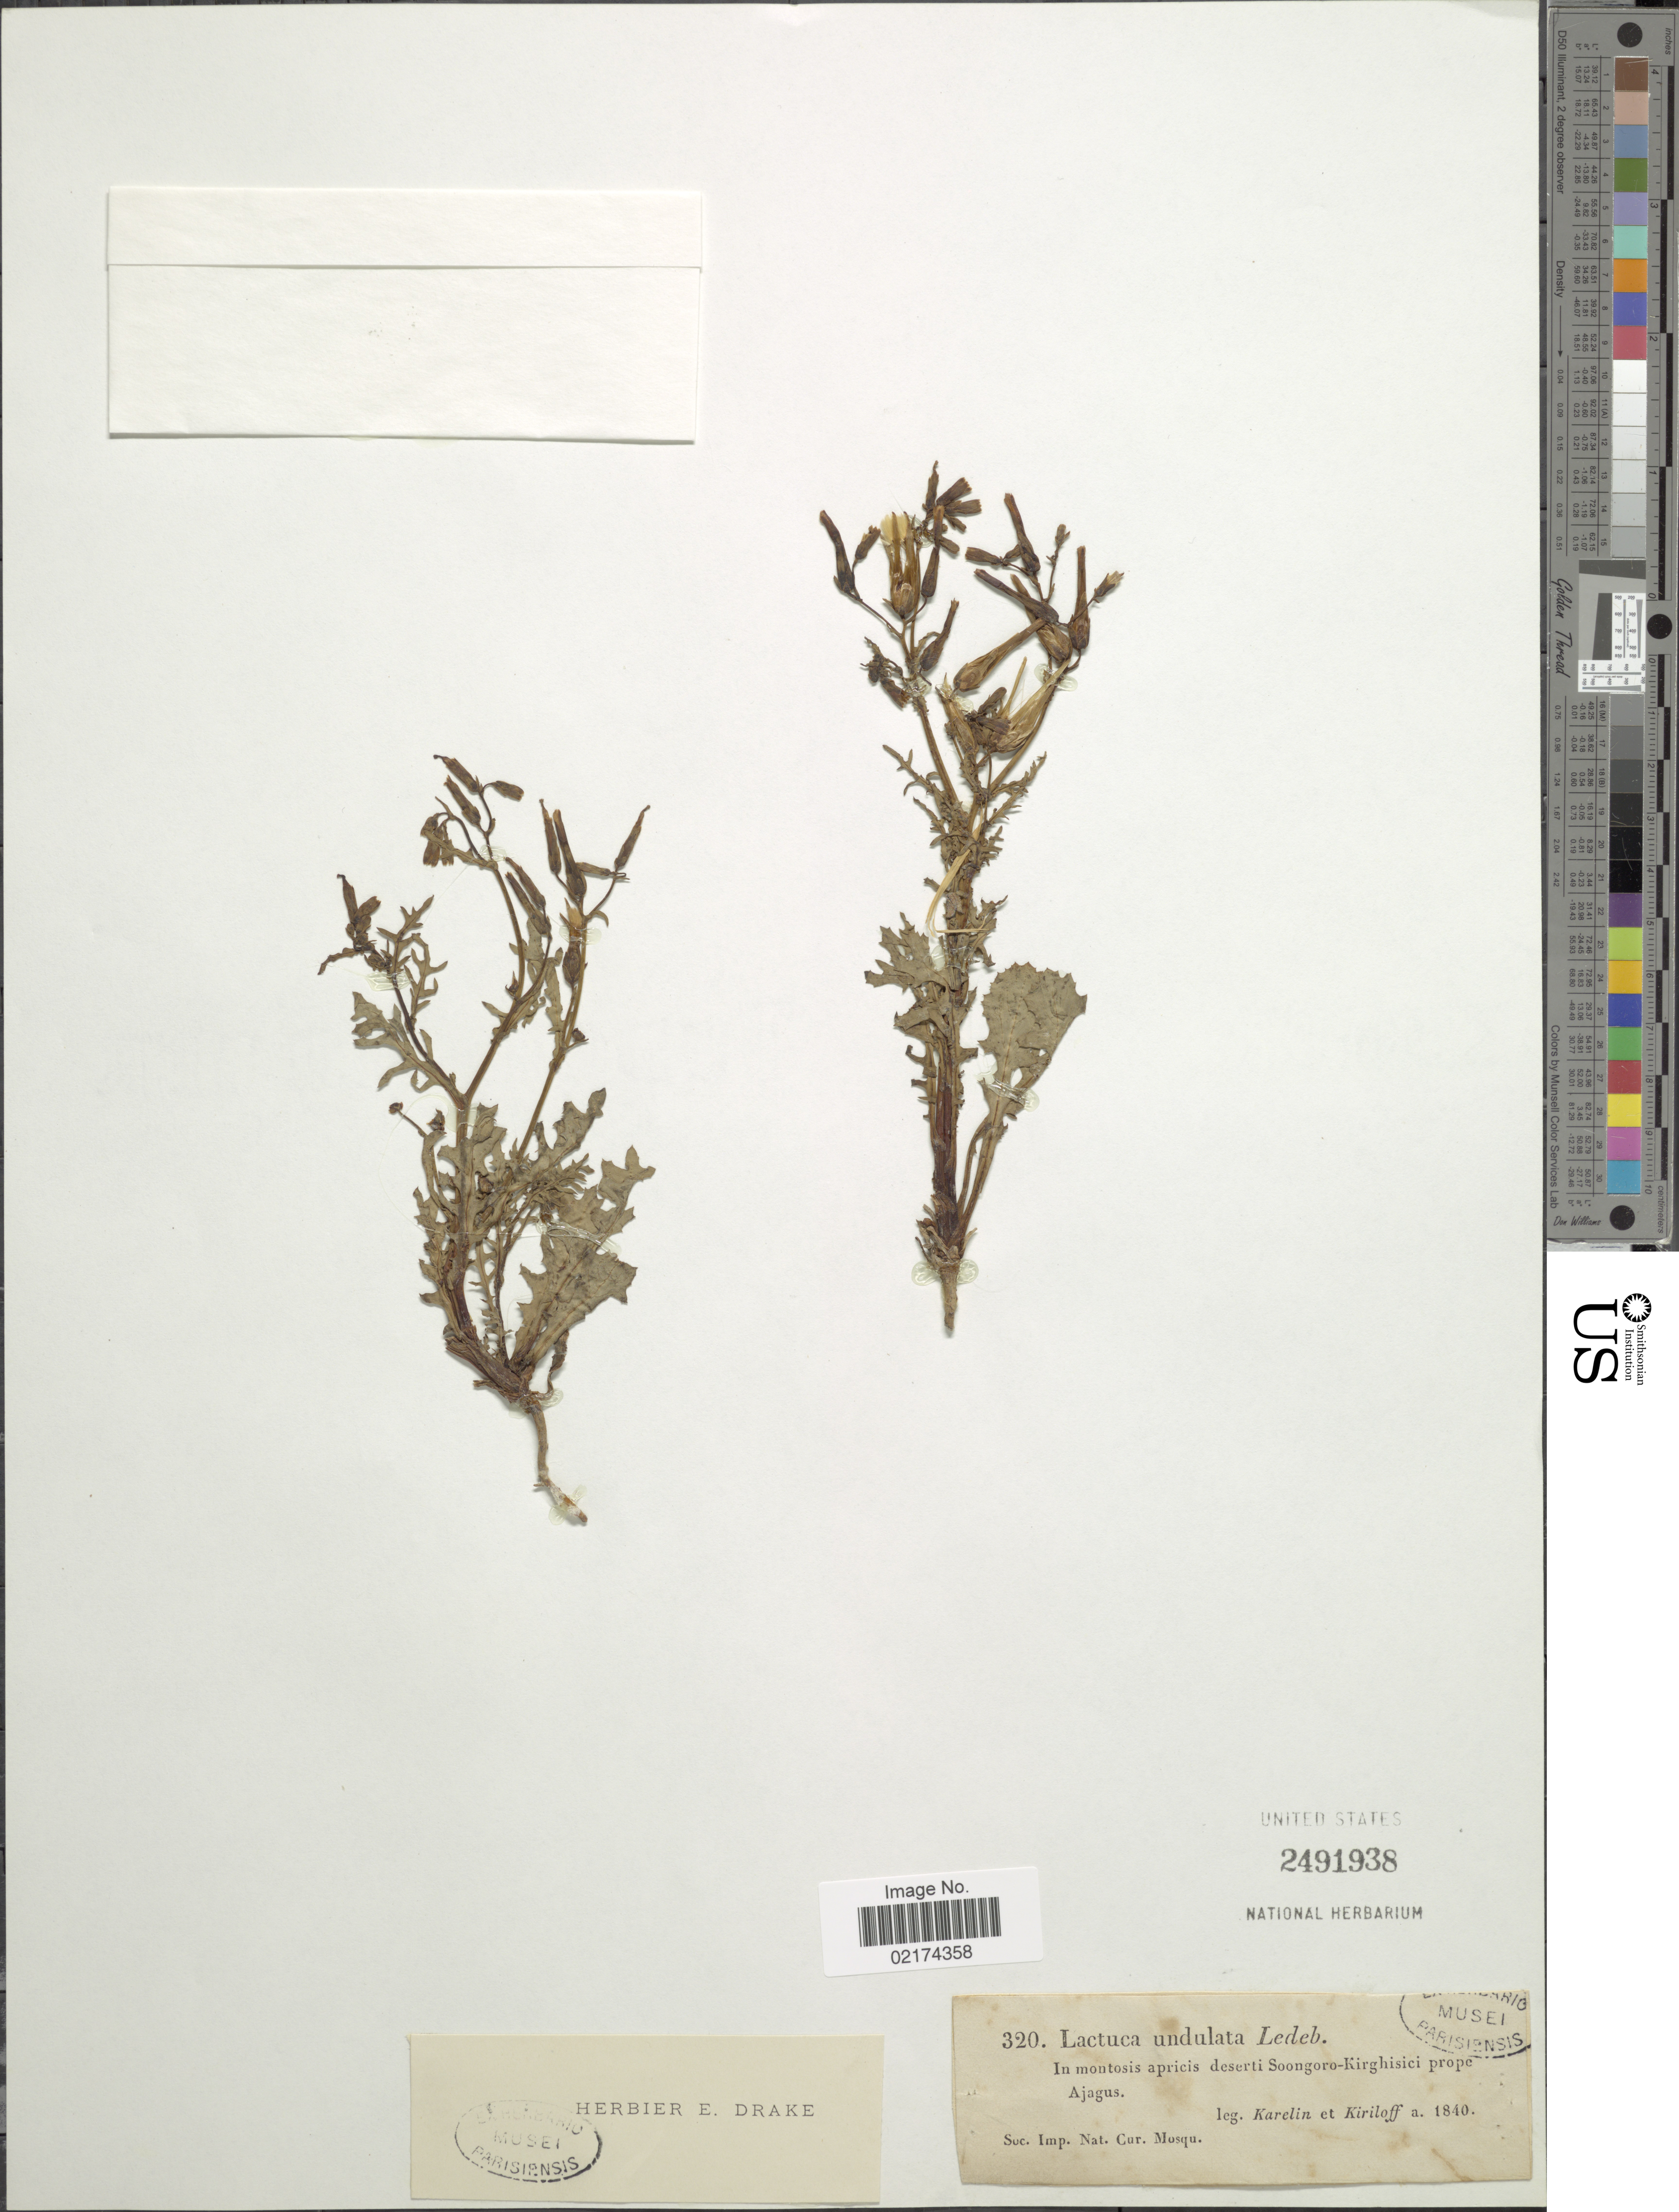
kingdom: Plantae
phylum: Tracheophyta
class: Magnoliopsida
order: Asterales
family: Asteraceae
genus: Lactuca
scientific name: Lactuca undulata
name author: Ledeb.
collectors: G. S. Karelin & I. Kiriloff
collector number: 320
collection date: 1840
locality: Deserti Soongoro-Kirghisici prope Ajagus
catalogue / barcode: US 2491938